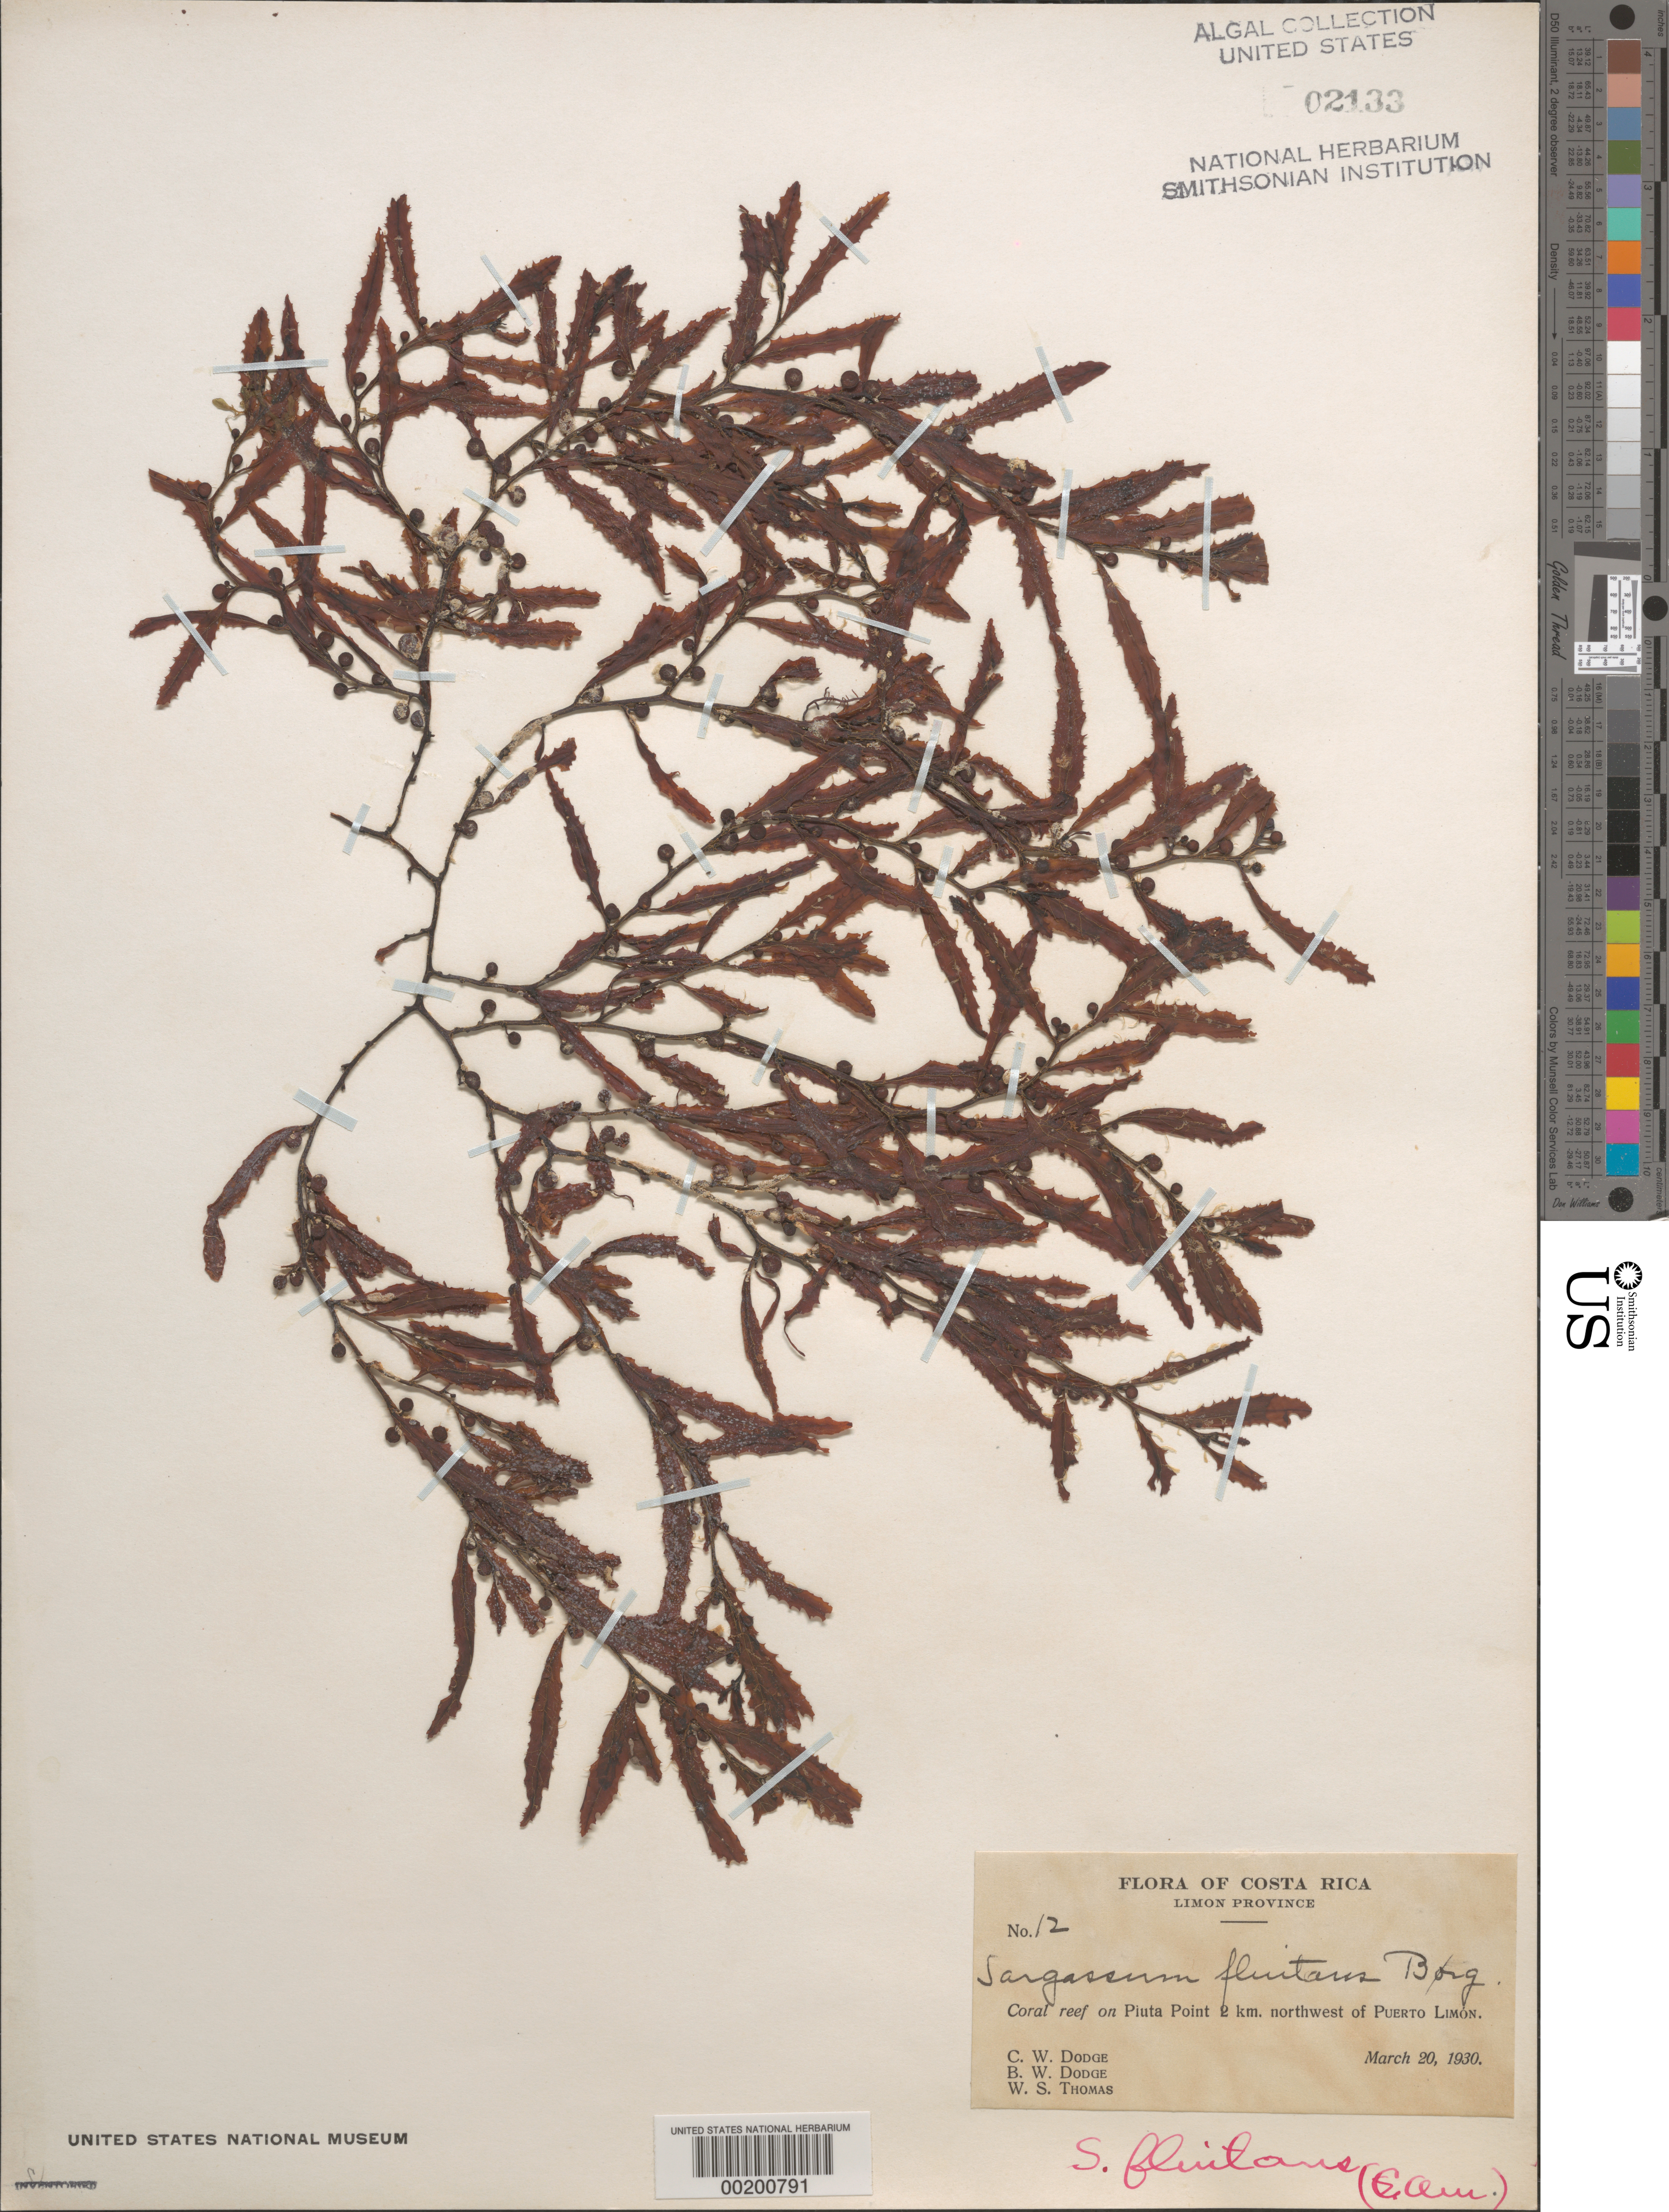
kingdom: Chromista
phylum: Ochrophyta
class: Phaeophyceae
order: Fucales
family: Sargassaceae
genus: Sargassum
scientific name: Sargassum fluitans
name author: (Børgesen) Børgesen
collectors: C. Dodge, B. Dodge & W. S. Thomas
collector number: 12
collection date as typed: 20 Mar 1930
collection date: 1930-03-20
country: Costa Rica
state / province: Limón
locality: Piuta point, 2 km northwest of puerto limon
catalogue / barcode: US 2133